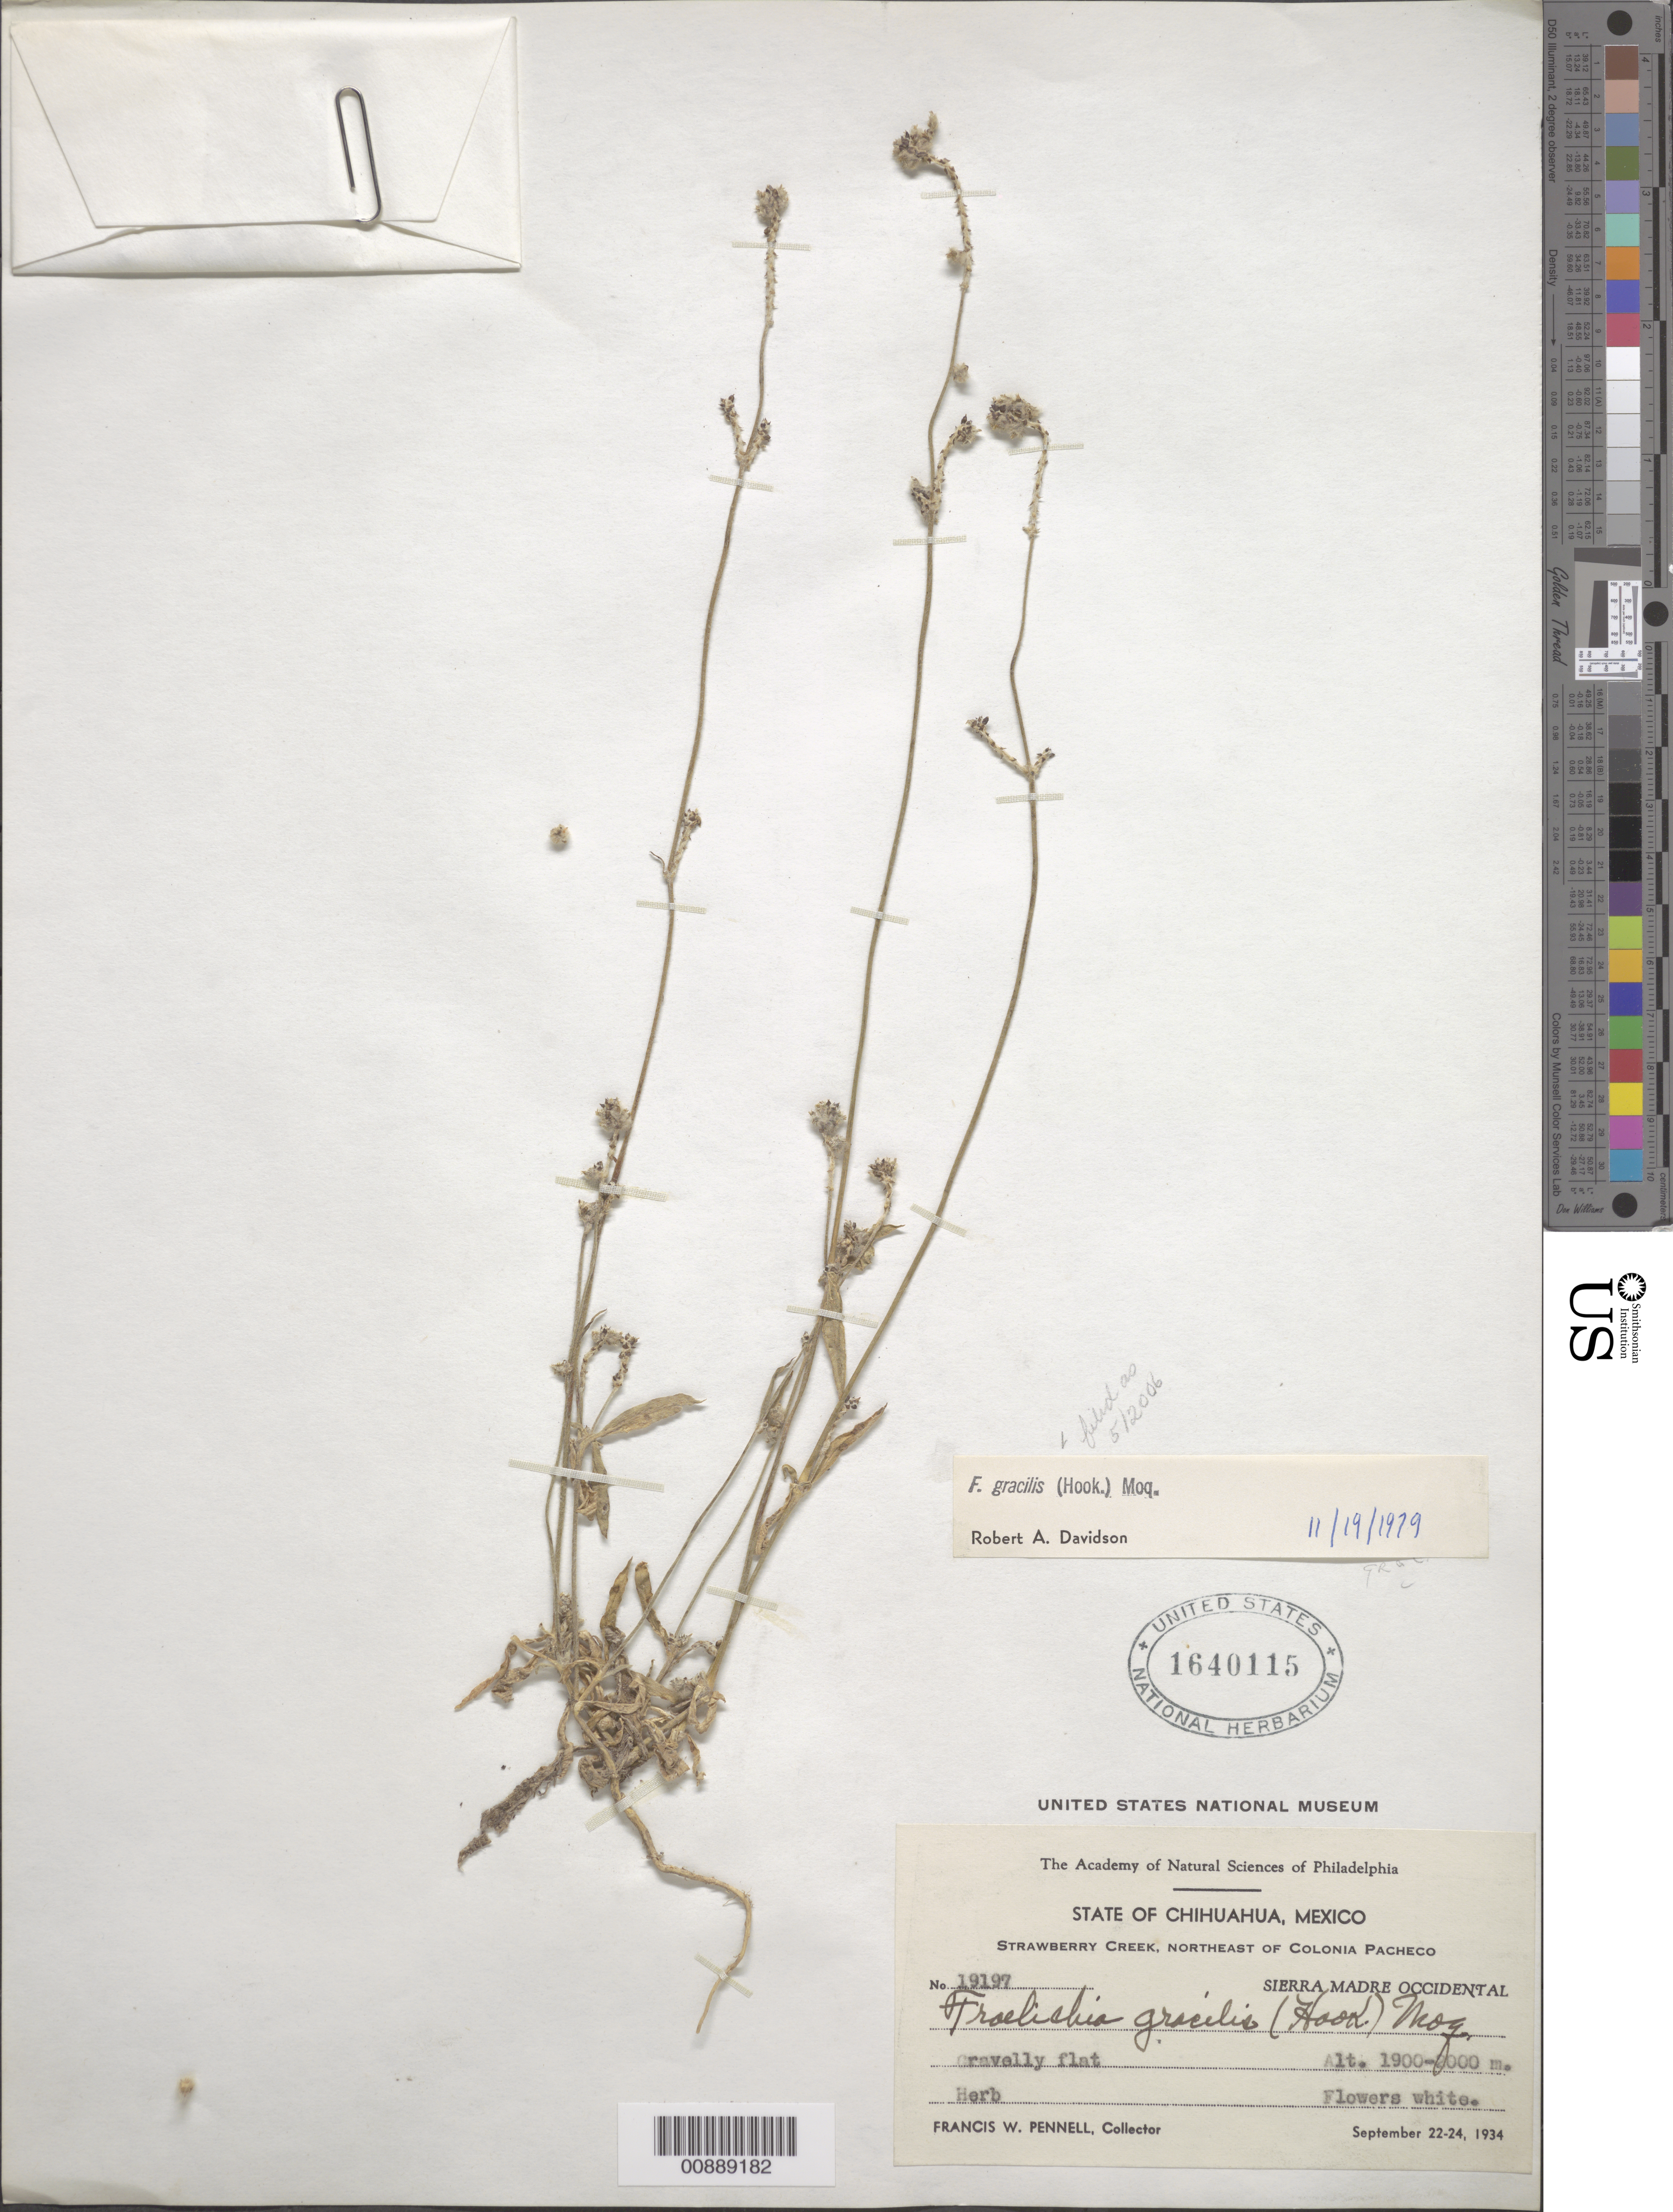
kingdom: Plantae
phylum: Tracheophyta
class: Magnoliopsida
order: Caryophyllales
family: Amaranthaceae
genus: Froelichia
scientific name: Froelichia gracilis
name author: (Hook.) Moq.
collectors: F. W. Pennell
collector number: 19197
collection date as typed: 22 Sep 1934 to 24 Sep 1934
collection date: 1934-09-22/1934-09-24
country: Mexico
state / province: Chihuahua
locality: Strawberry Creek, northeast of Colonia Pacheco. Sierra Madre Occidental, Chihuahua.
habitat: Gravelly flat.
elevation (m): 2000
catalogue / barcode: US 1640115